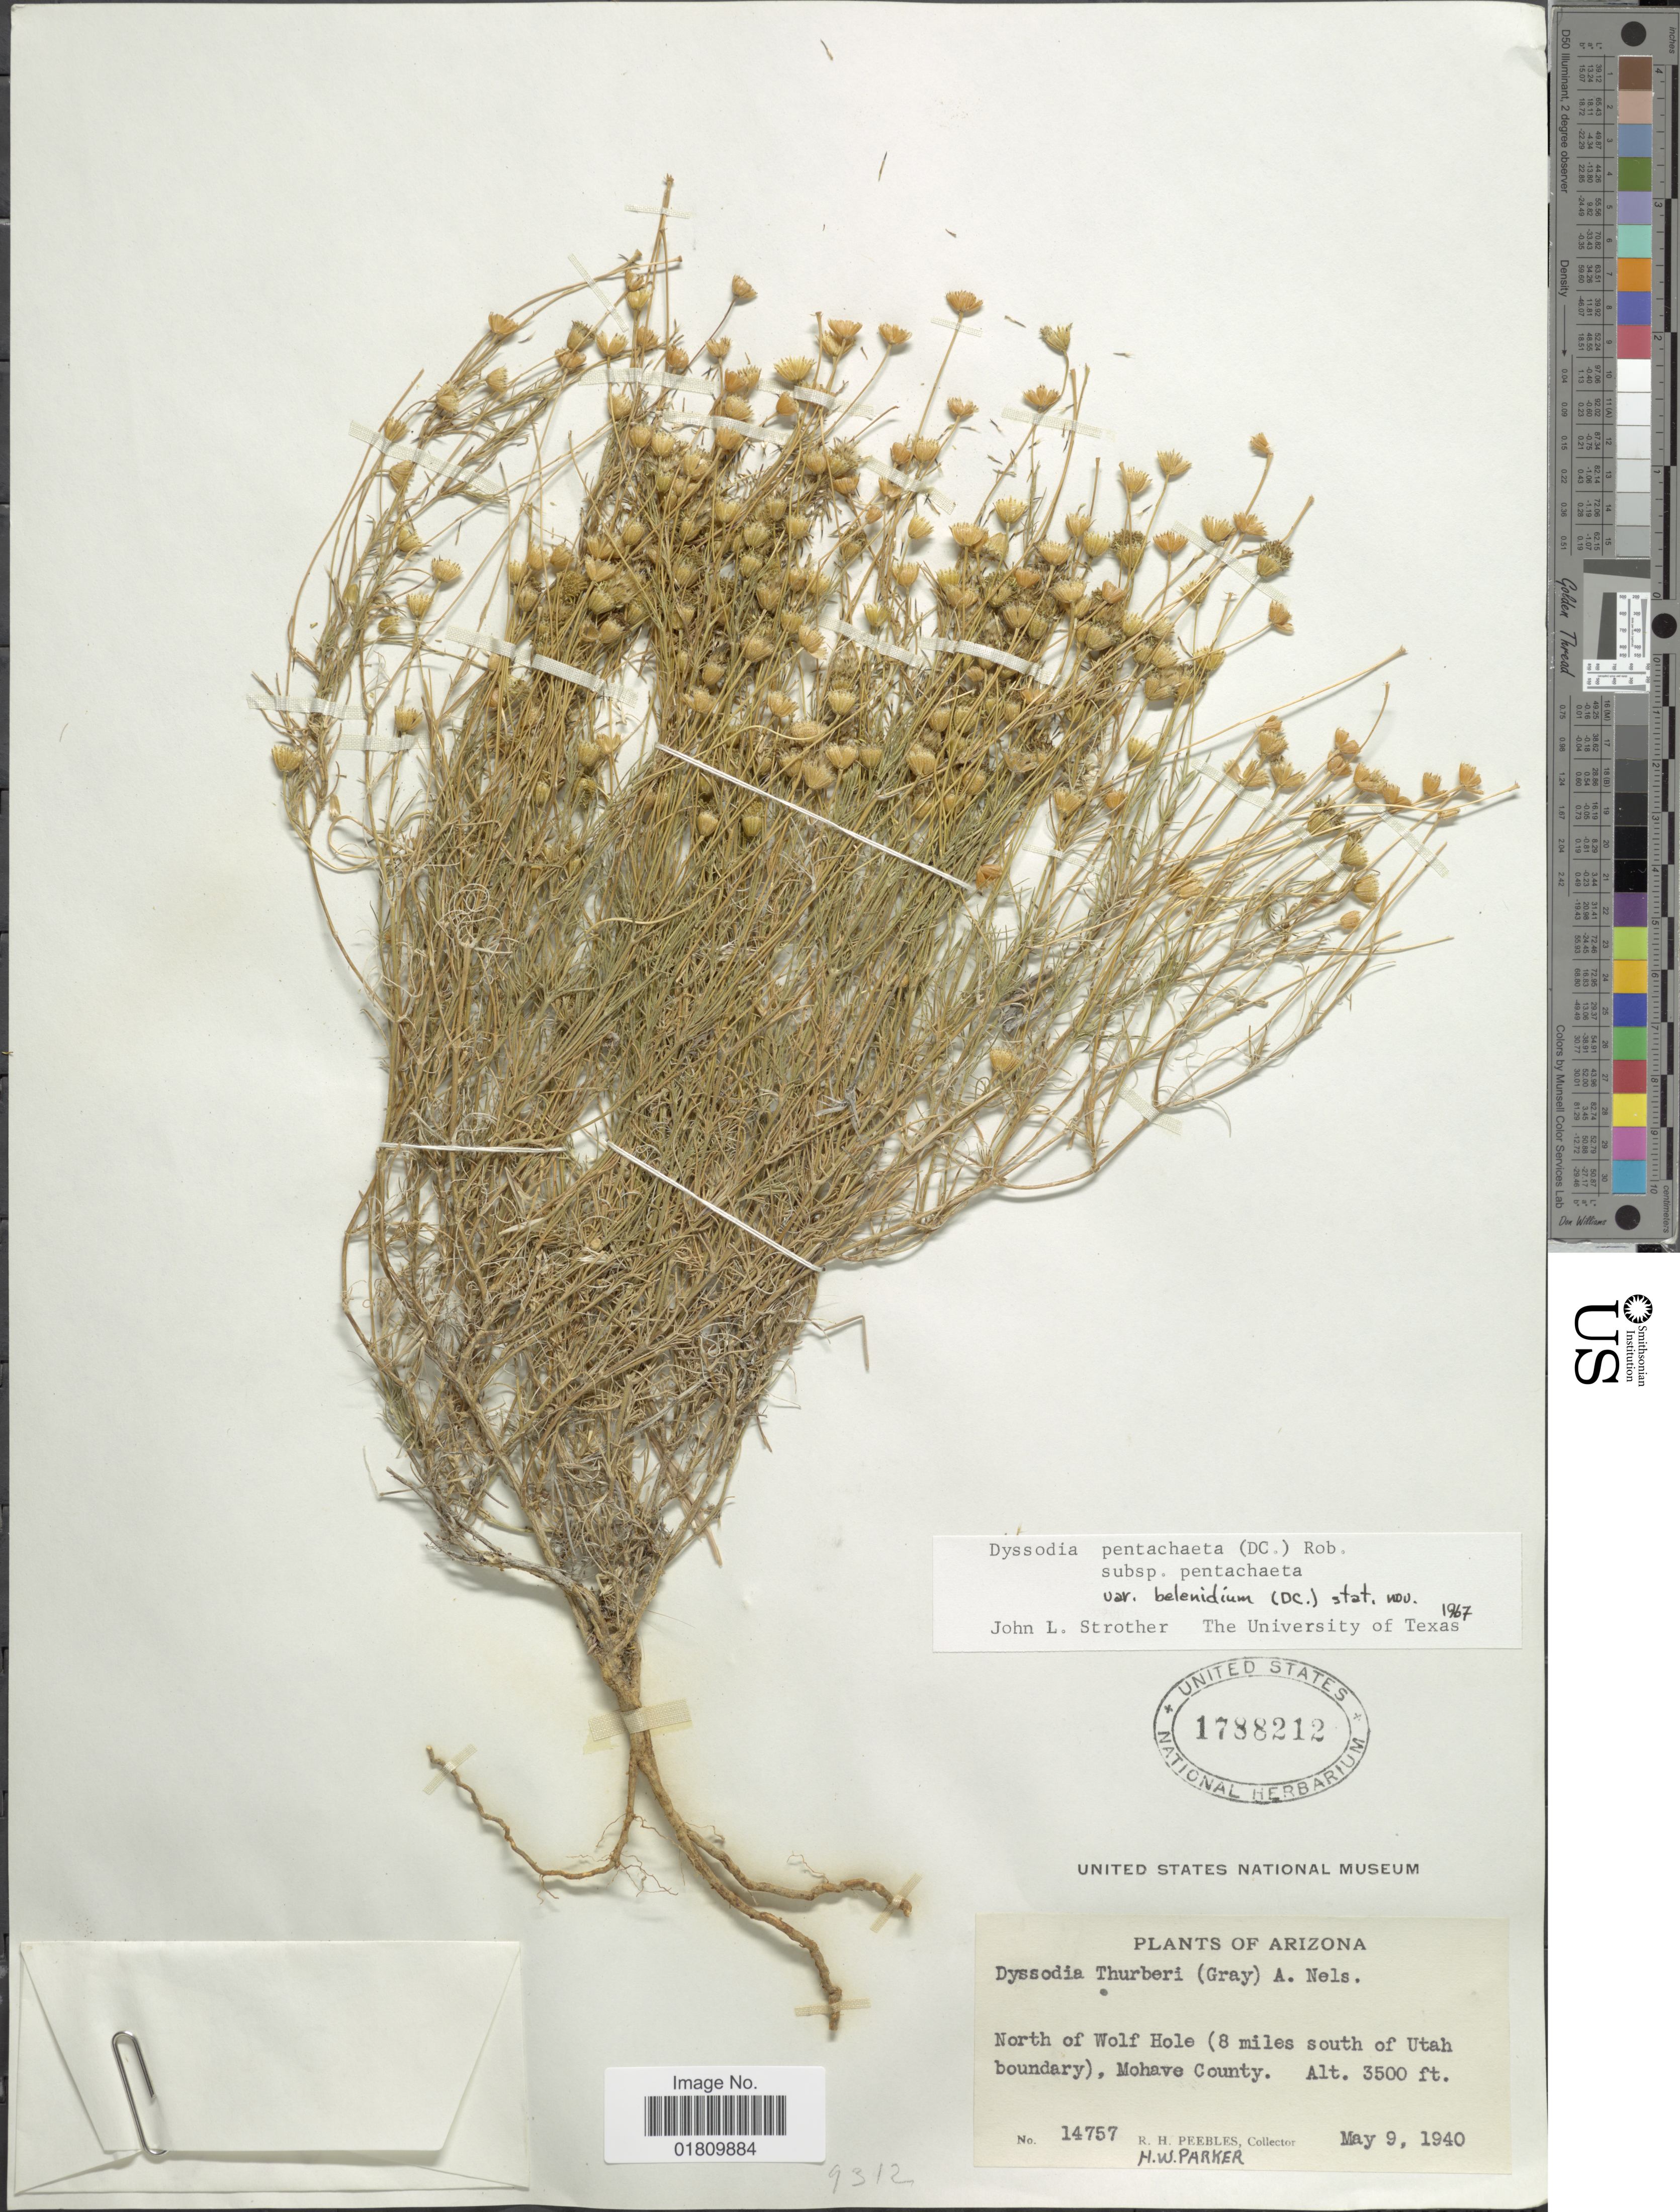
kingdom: Plantae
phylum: Tracheophyta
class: Magnoliopsida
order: Asterales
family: Asteraceae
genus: Thymophylla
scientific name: Thymophylla pentachaeta var. belenidium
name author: (DC.) Strother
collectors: R. H. Peebles & H. W. Parker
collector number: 14757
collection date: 1940-05-09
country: United States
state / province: Arizona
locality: North of Wolf Hole (8 miles south of Utah boundary), Mohave County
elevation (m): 1067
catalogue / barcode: US 1788212